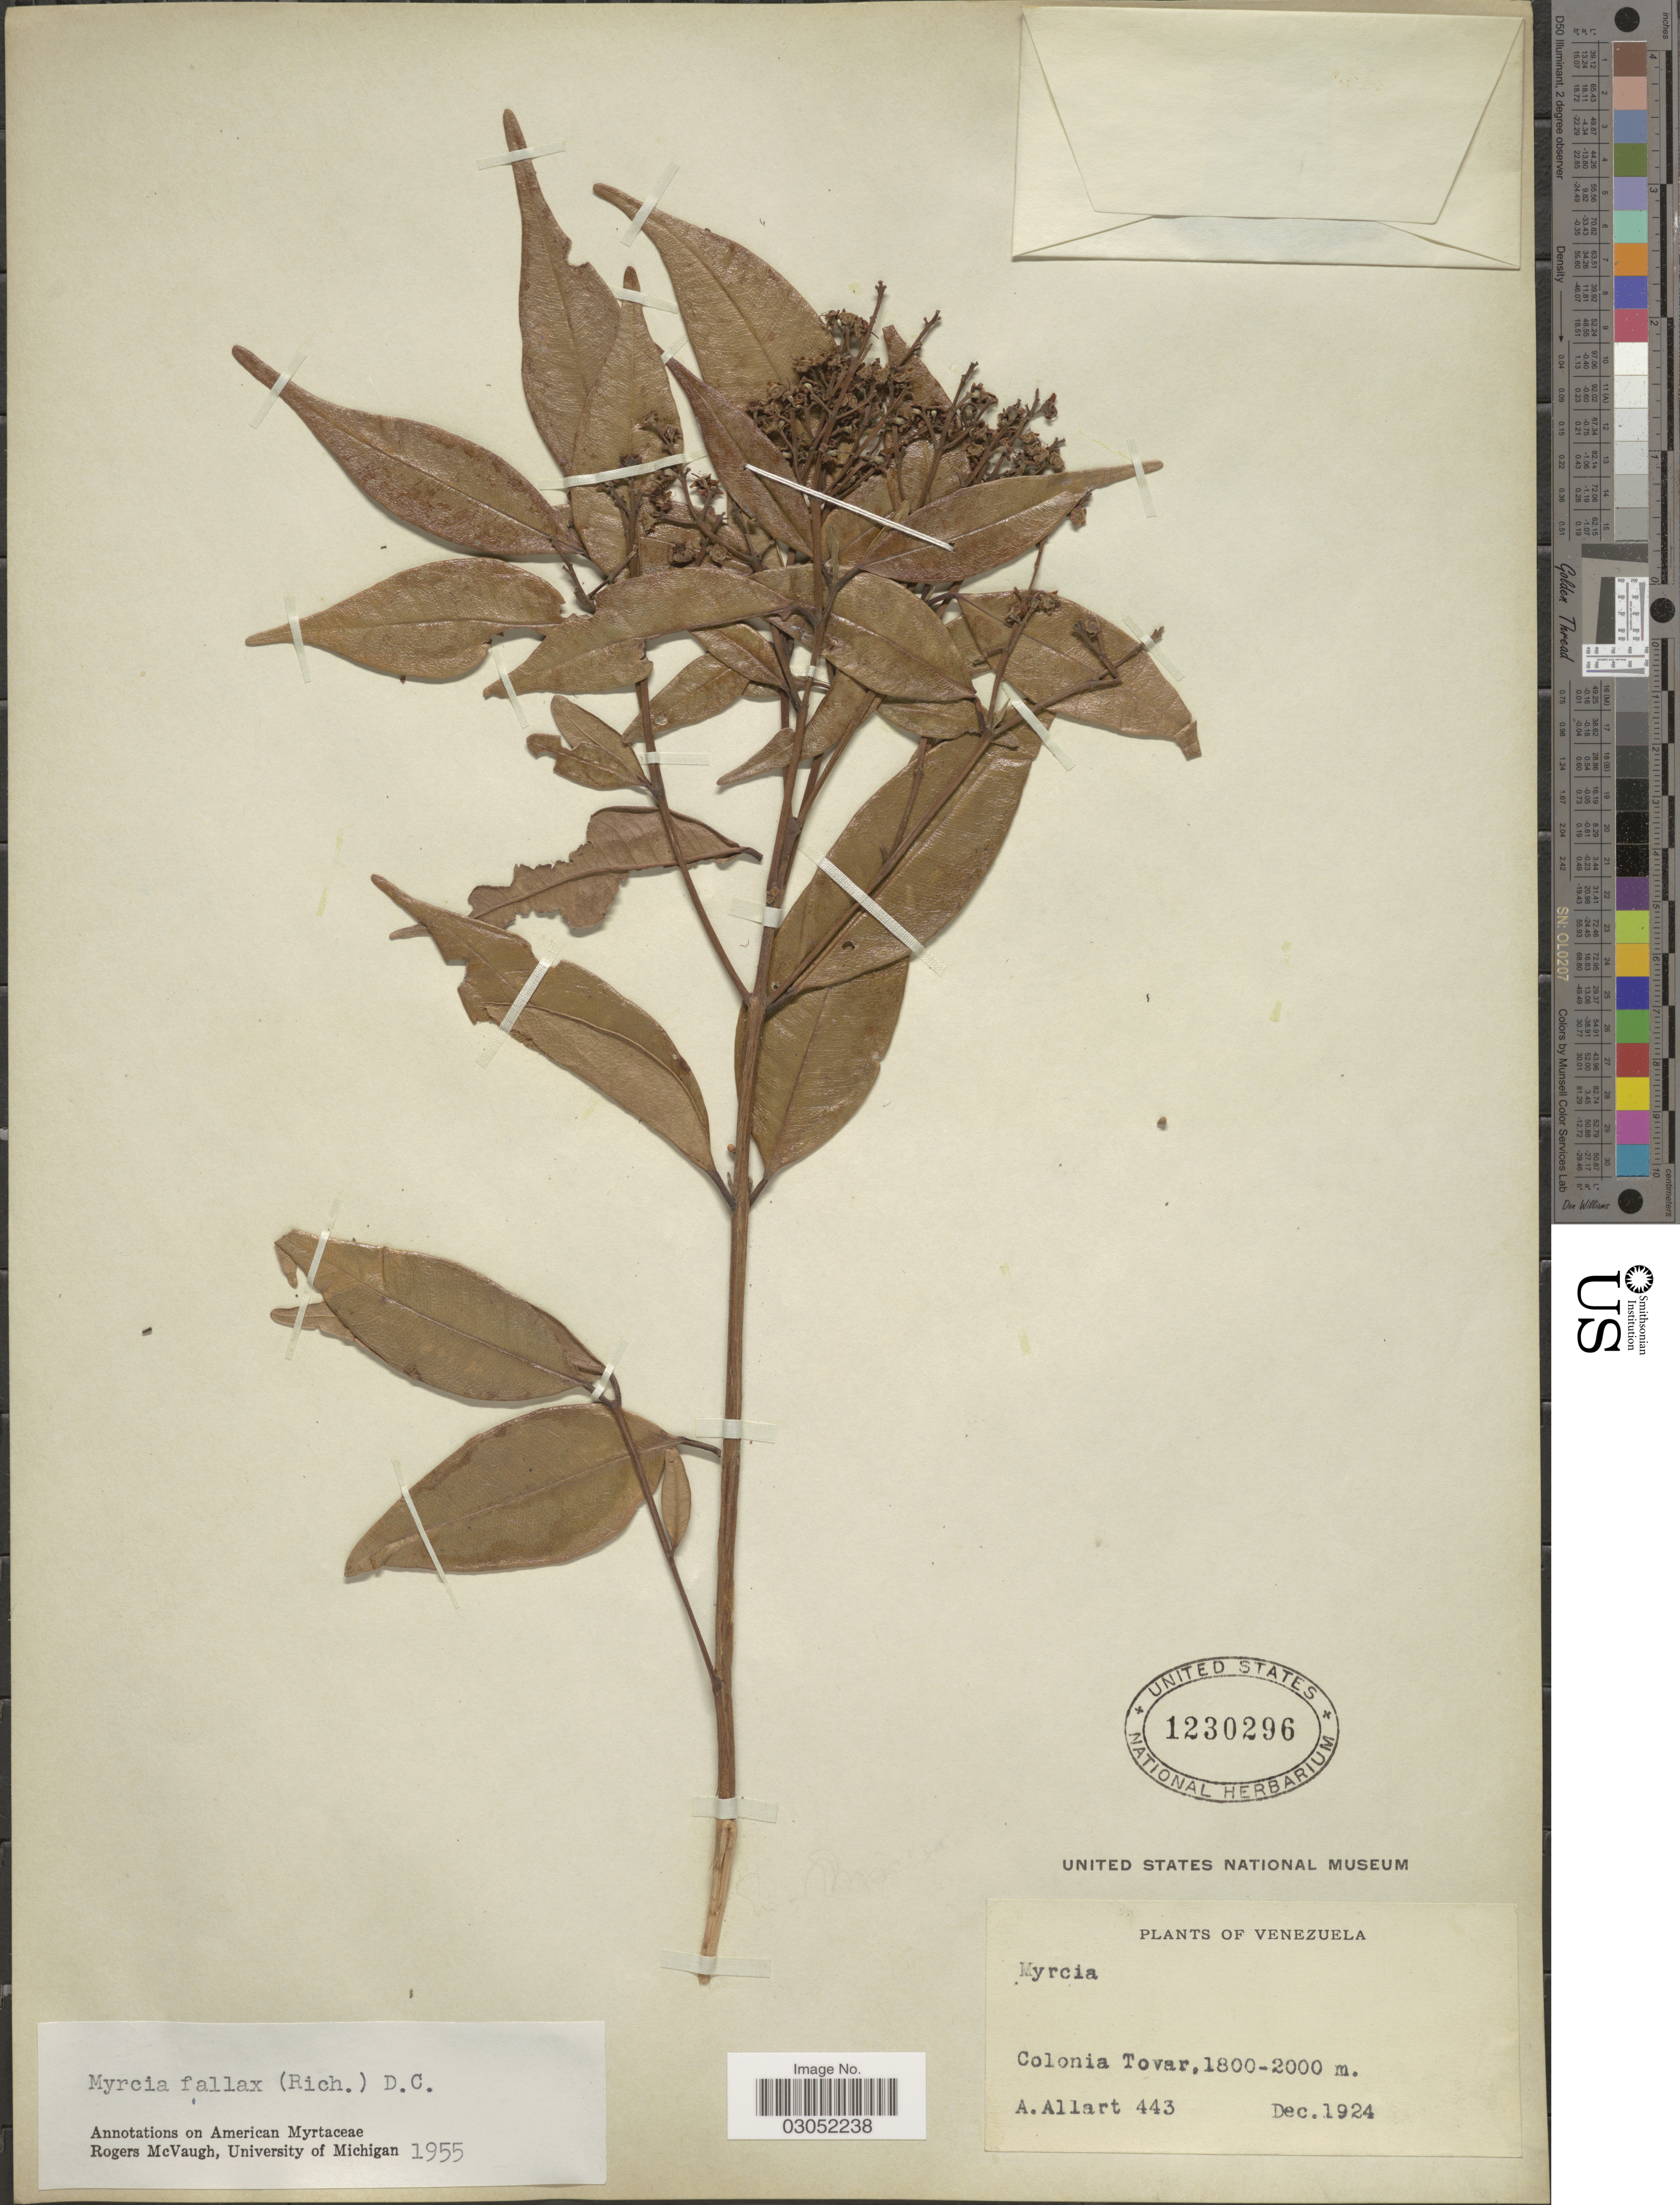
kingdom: Plantae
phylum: Tracheophyta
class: Magnoliopsida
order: Myrtales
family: Myrtaceae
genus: Myrcia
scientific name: Myrcia fallax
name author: (Rich.) DC.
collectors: A. Allart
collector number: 443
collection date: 1924-12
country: Venezuela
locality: Colonia Tovar.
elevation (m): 1800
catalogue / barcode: US 1230296